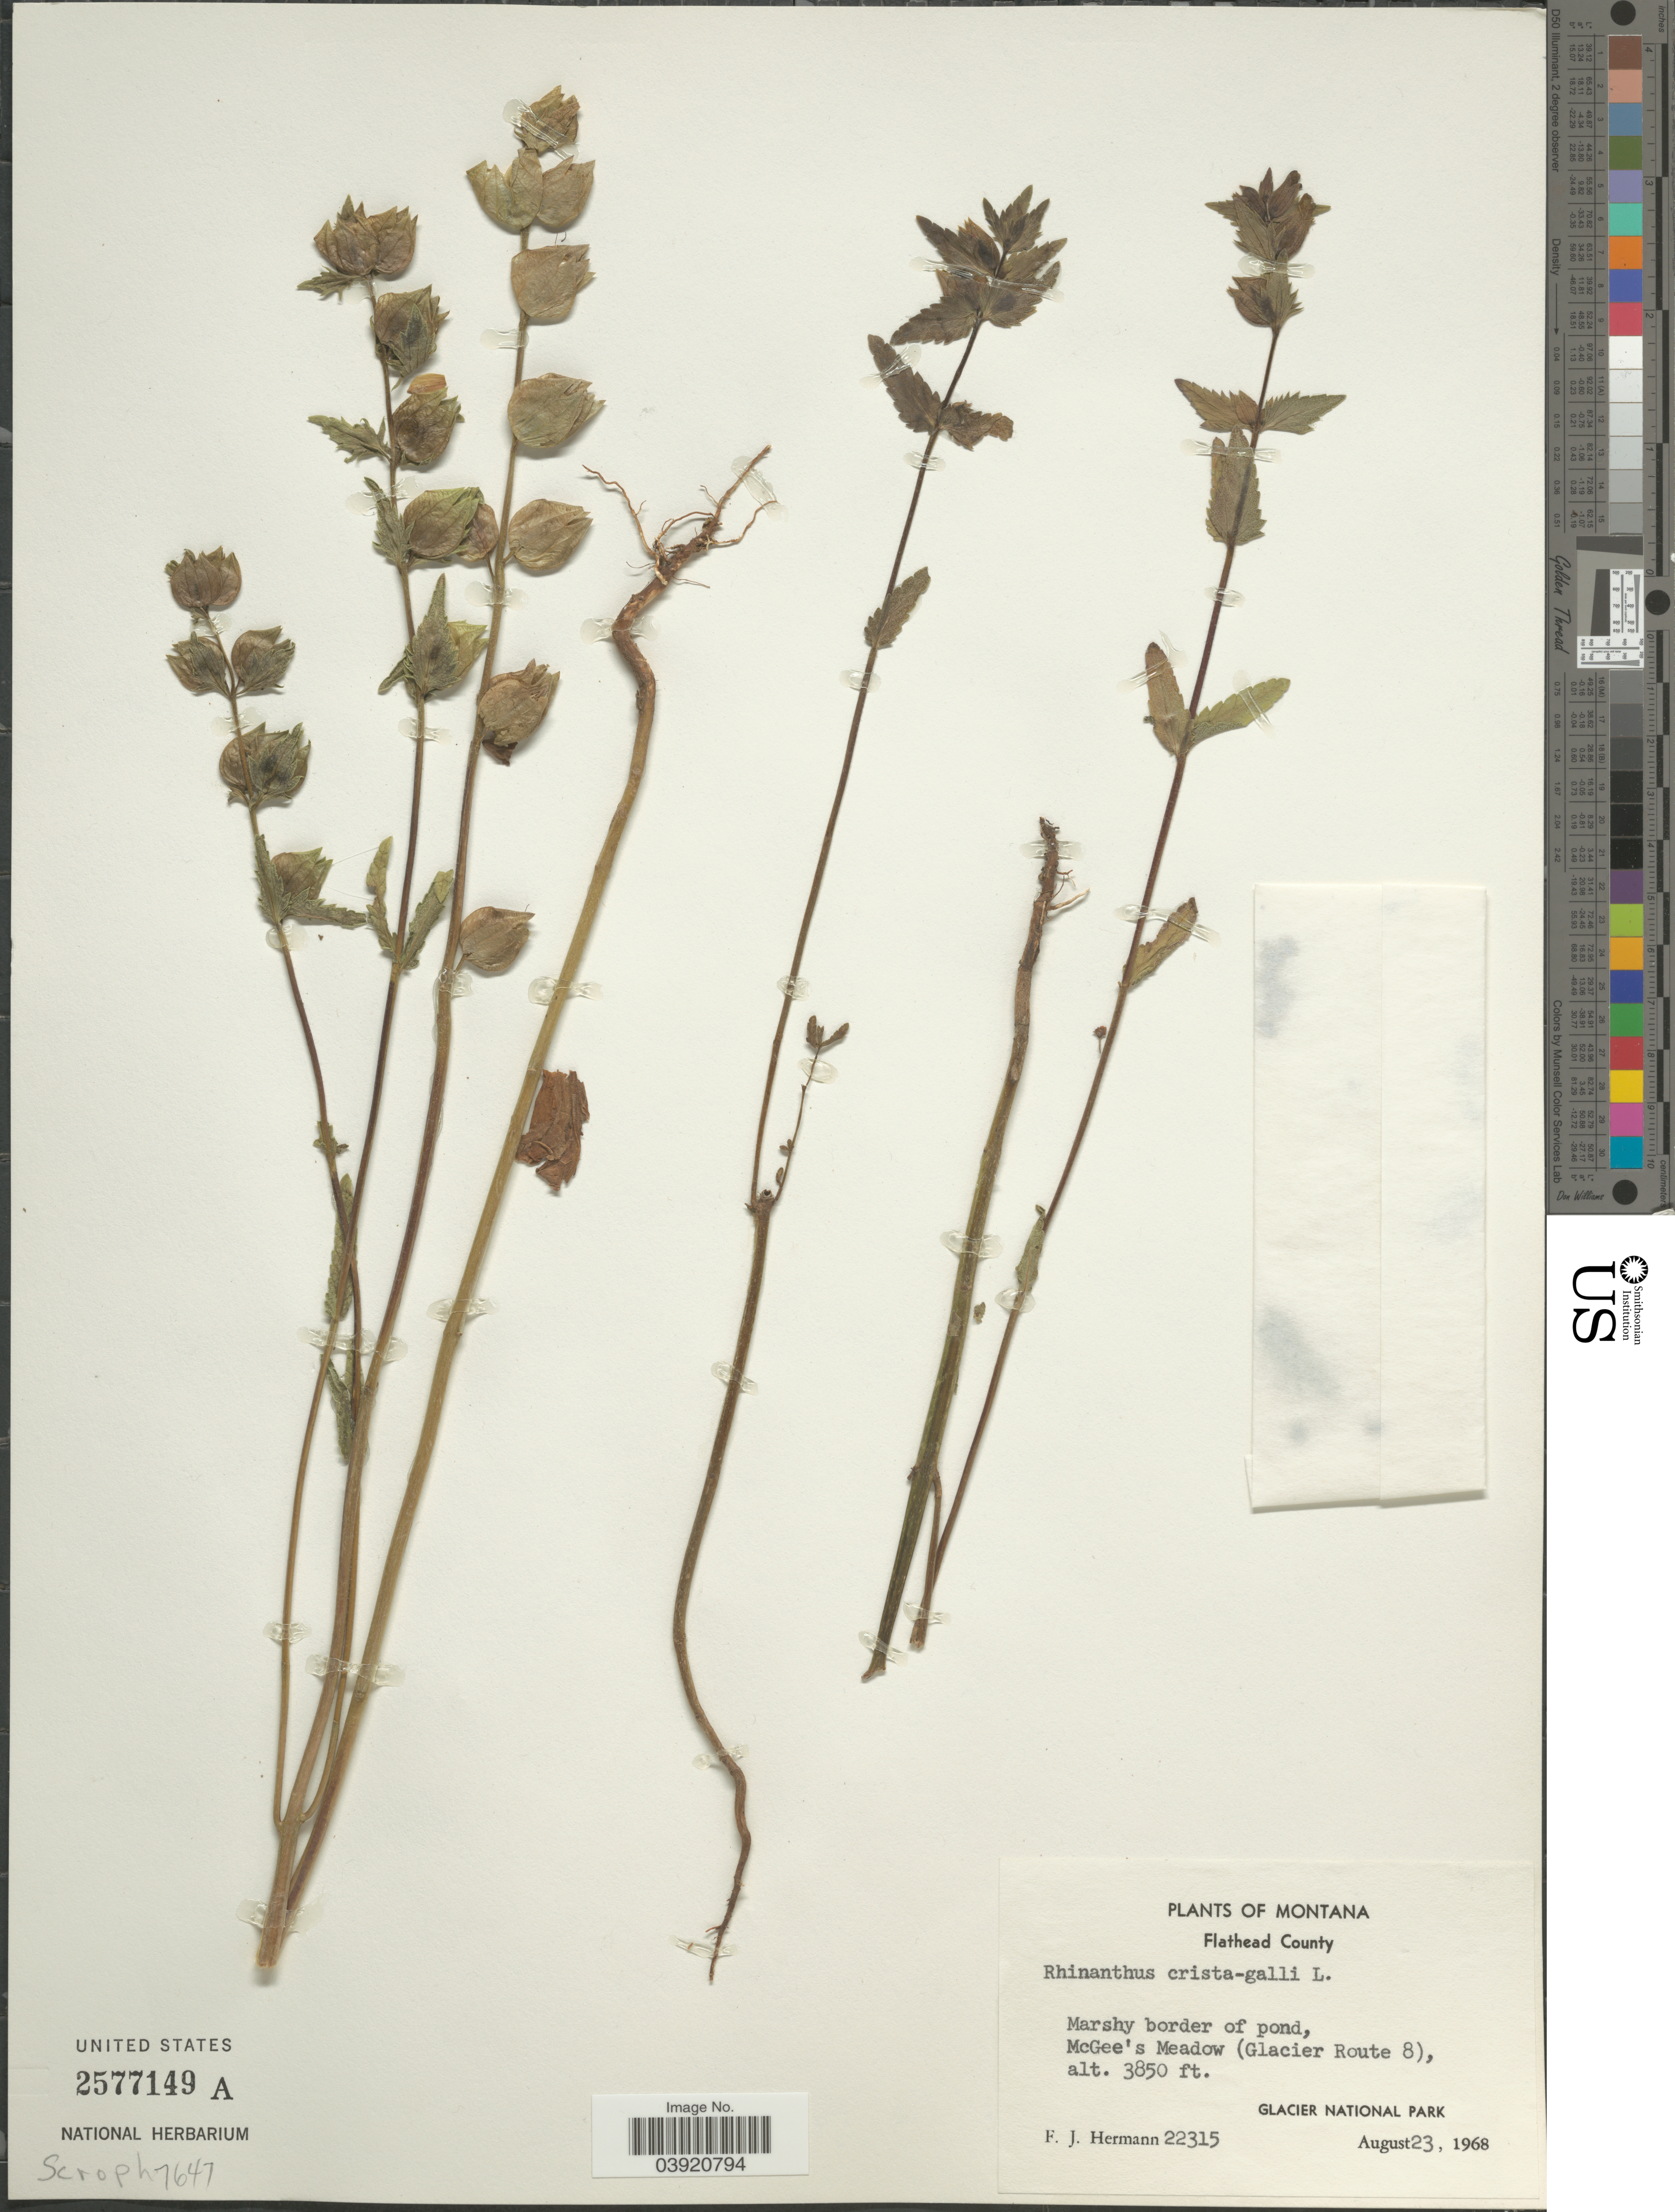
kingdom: Plantae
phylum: Tracheophyta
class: Magnoliopsida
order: Lamiales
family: Orobanchaceae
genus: Rhinanthus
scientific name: Rhinanthus crista-galli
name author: L.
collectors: F. J. Hermann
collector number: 22315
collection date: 1968-08-23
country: United States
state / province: Montana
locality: Flathead County. McGee's Meadow (Glacier Route 8). Glacier National Park.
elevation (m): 1173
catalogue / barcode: US 2577149A